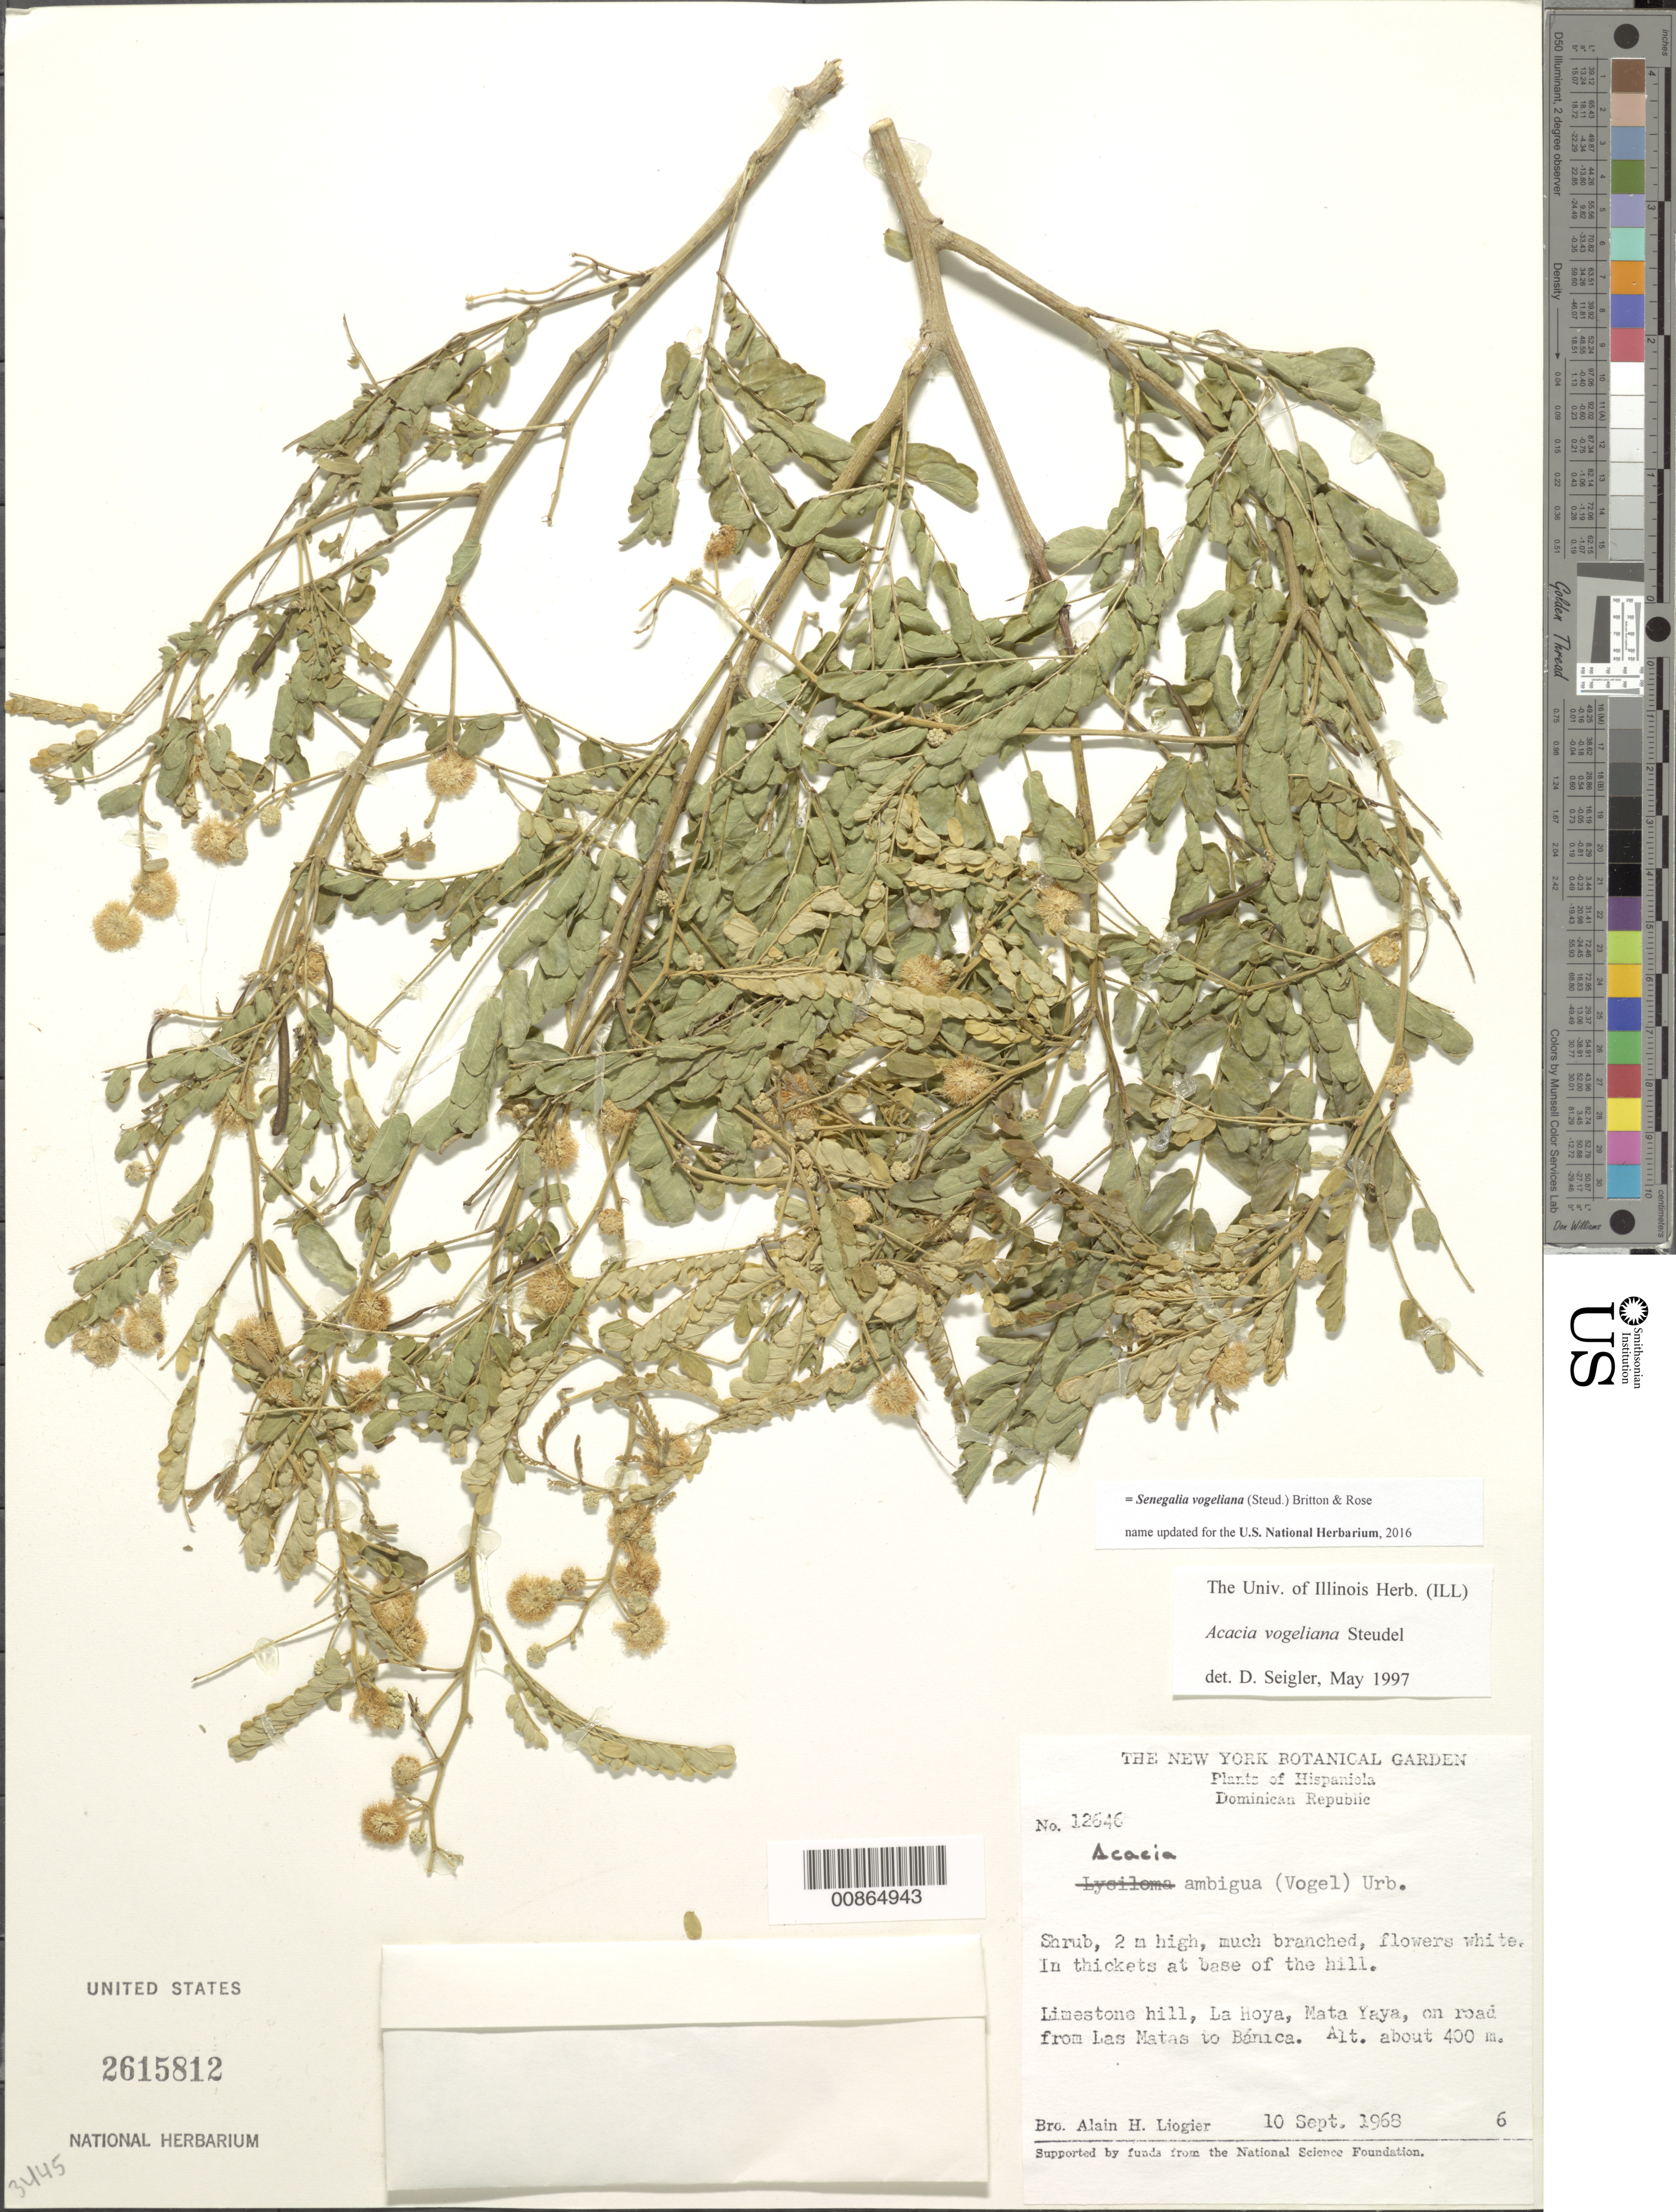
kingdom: Plantae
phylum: Tracheophyta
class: Magnoliopsida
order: Fabales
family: Fabaceae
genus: Parasenegalia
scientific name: Parasenegalia vogeliana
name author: (Steud.) Seigler & Ebinger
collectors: A. H. Liogier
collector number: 12646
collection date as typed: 10 Sep 1968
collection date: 1968-09-10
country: Dominican Republic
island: Hispaniola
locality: Limestone hill, La Hoya, Mata Yaya, on road from Las Matas to Bánica.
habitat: In thickets at base of the hill. Limestone hill.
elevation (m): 400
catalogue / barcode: US 2615812